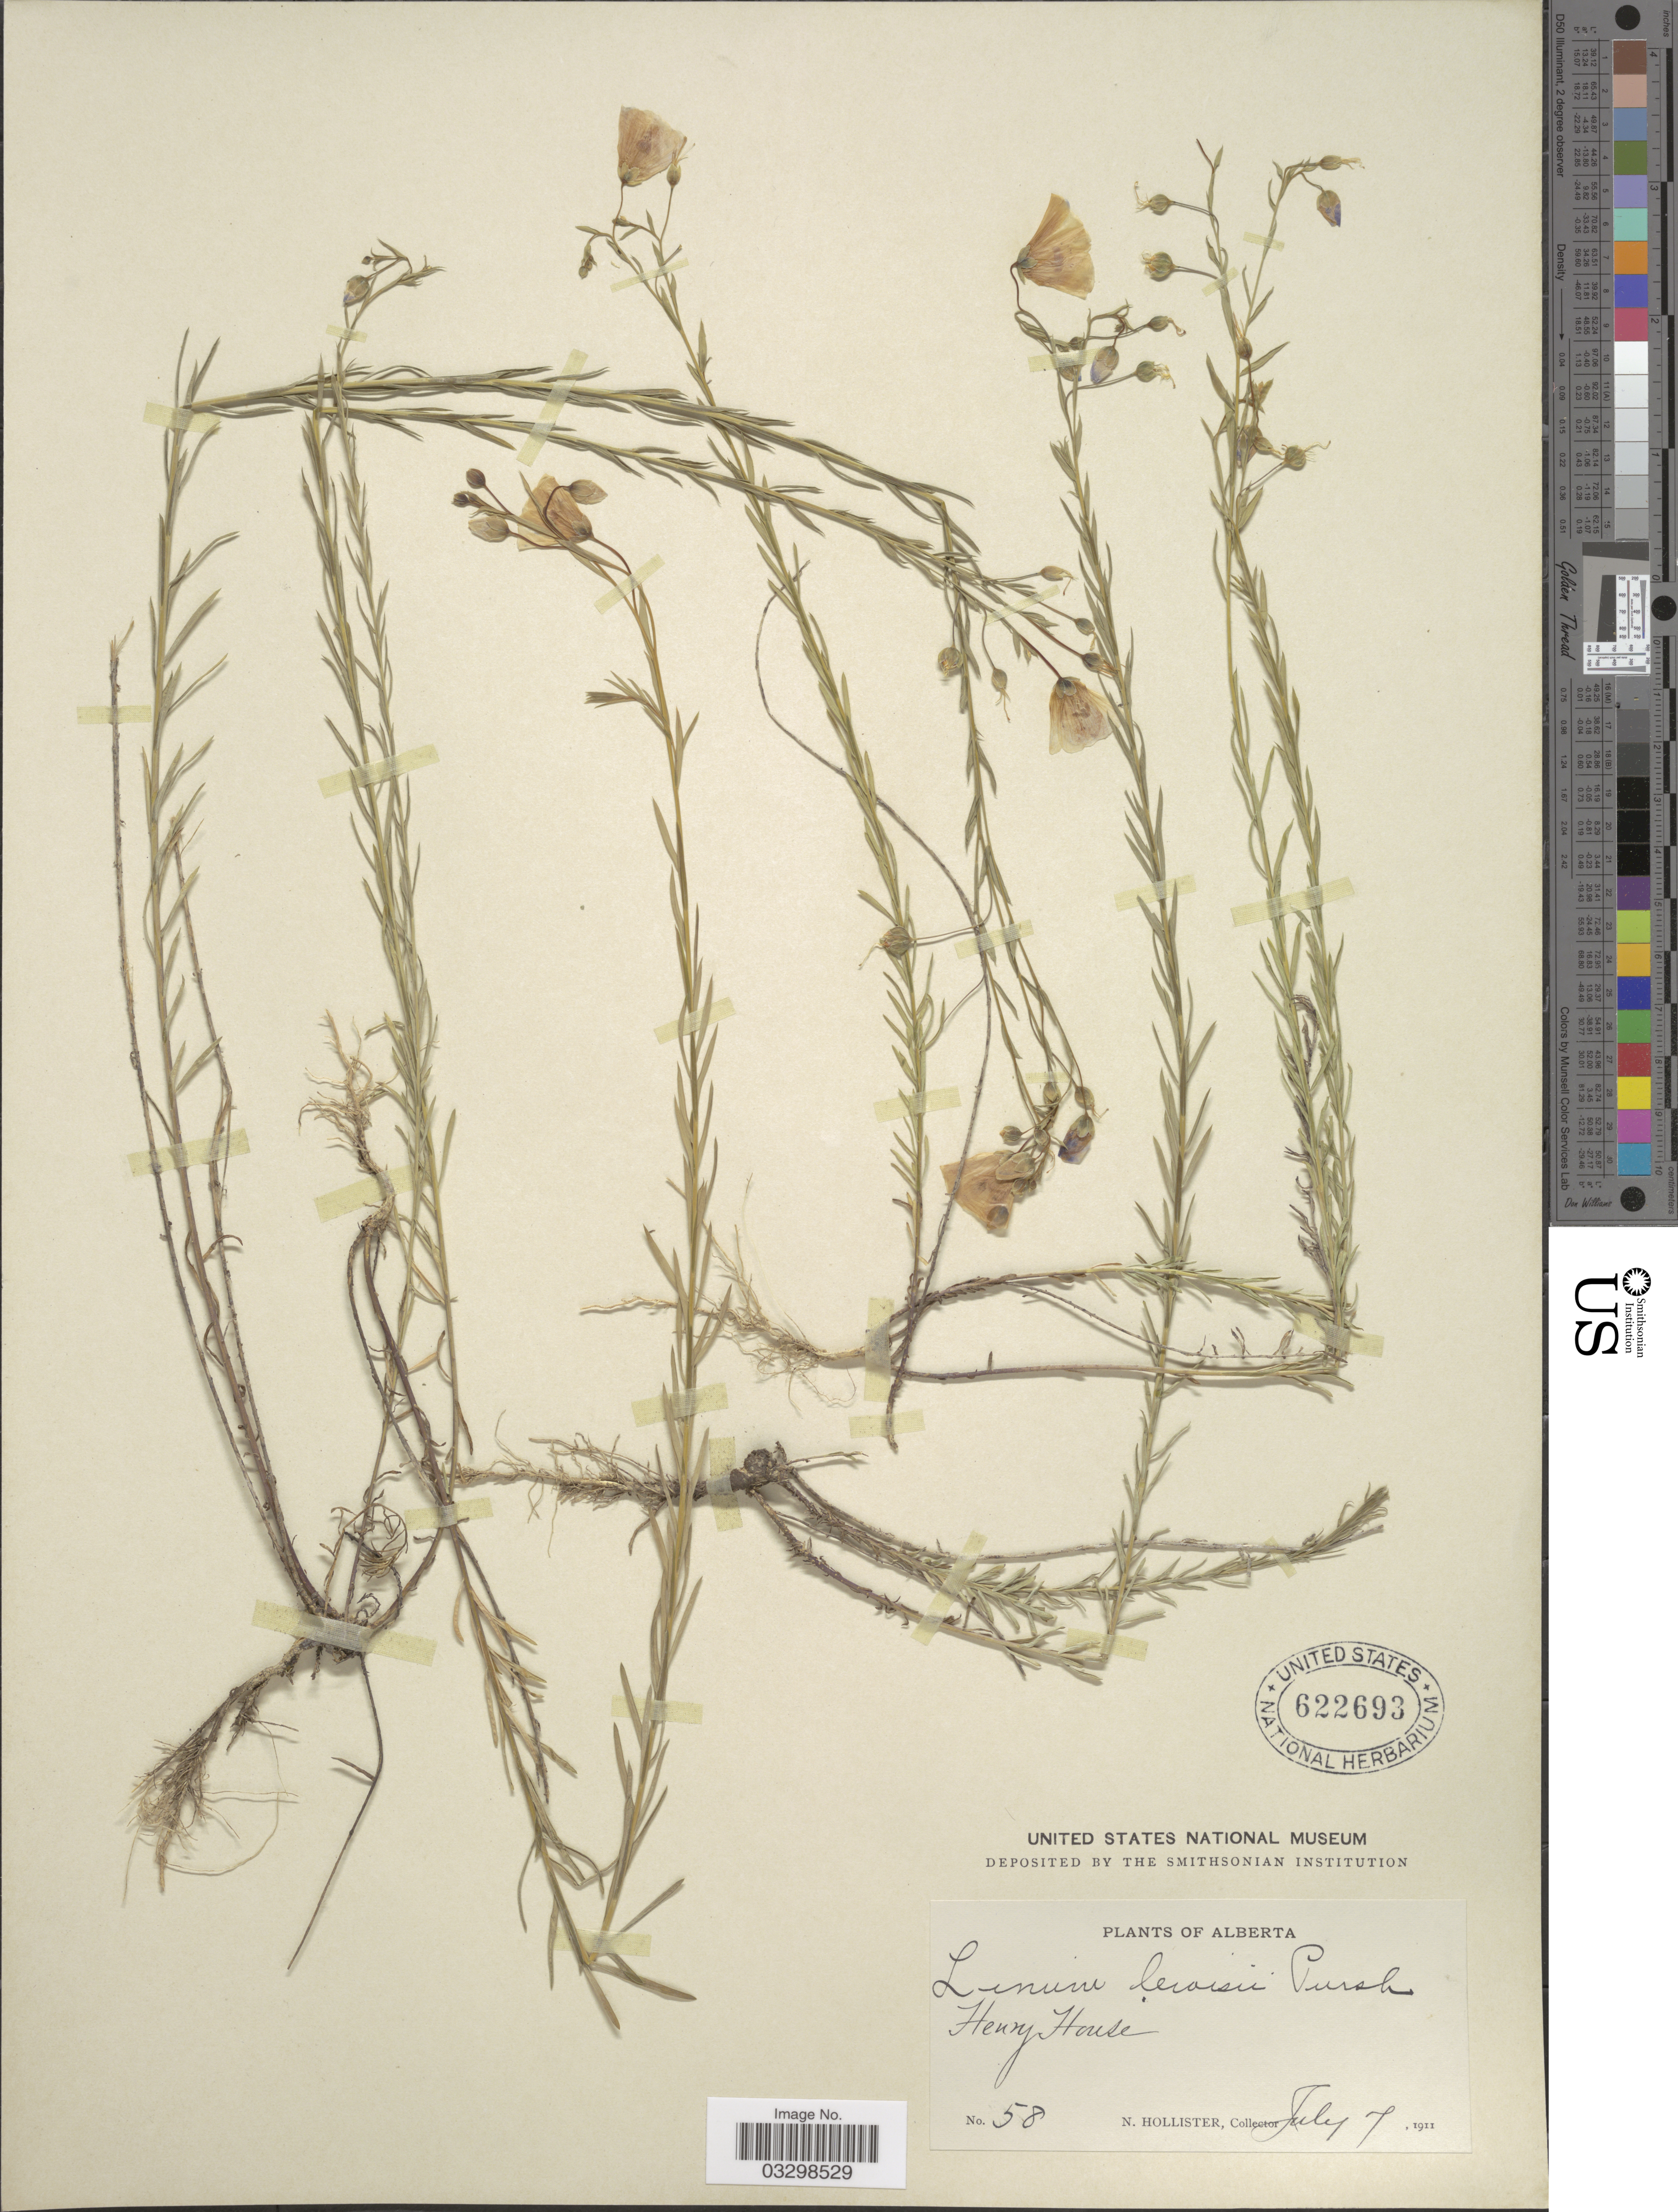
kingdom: Plantae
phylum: Tracheophyta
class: Magnoliopsida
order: Malpighiales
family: Linaceae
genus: Linum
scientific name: Linum lewisii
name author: Pursh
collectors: N. Hollister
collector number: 58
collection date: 1911-07-07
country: Canada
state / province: Alberta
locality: Henry House.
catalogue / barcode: US 622693